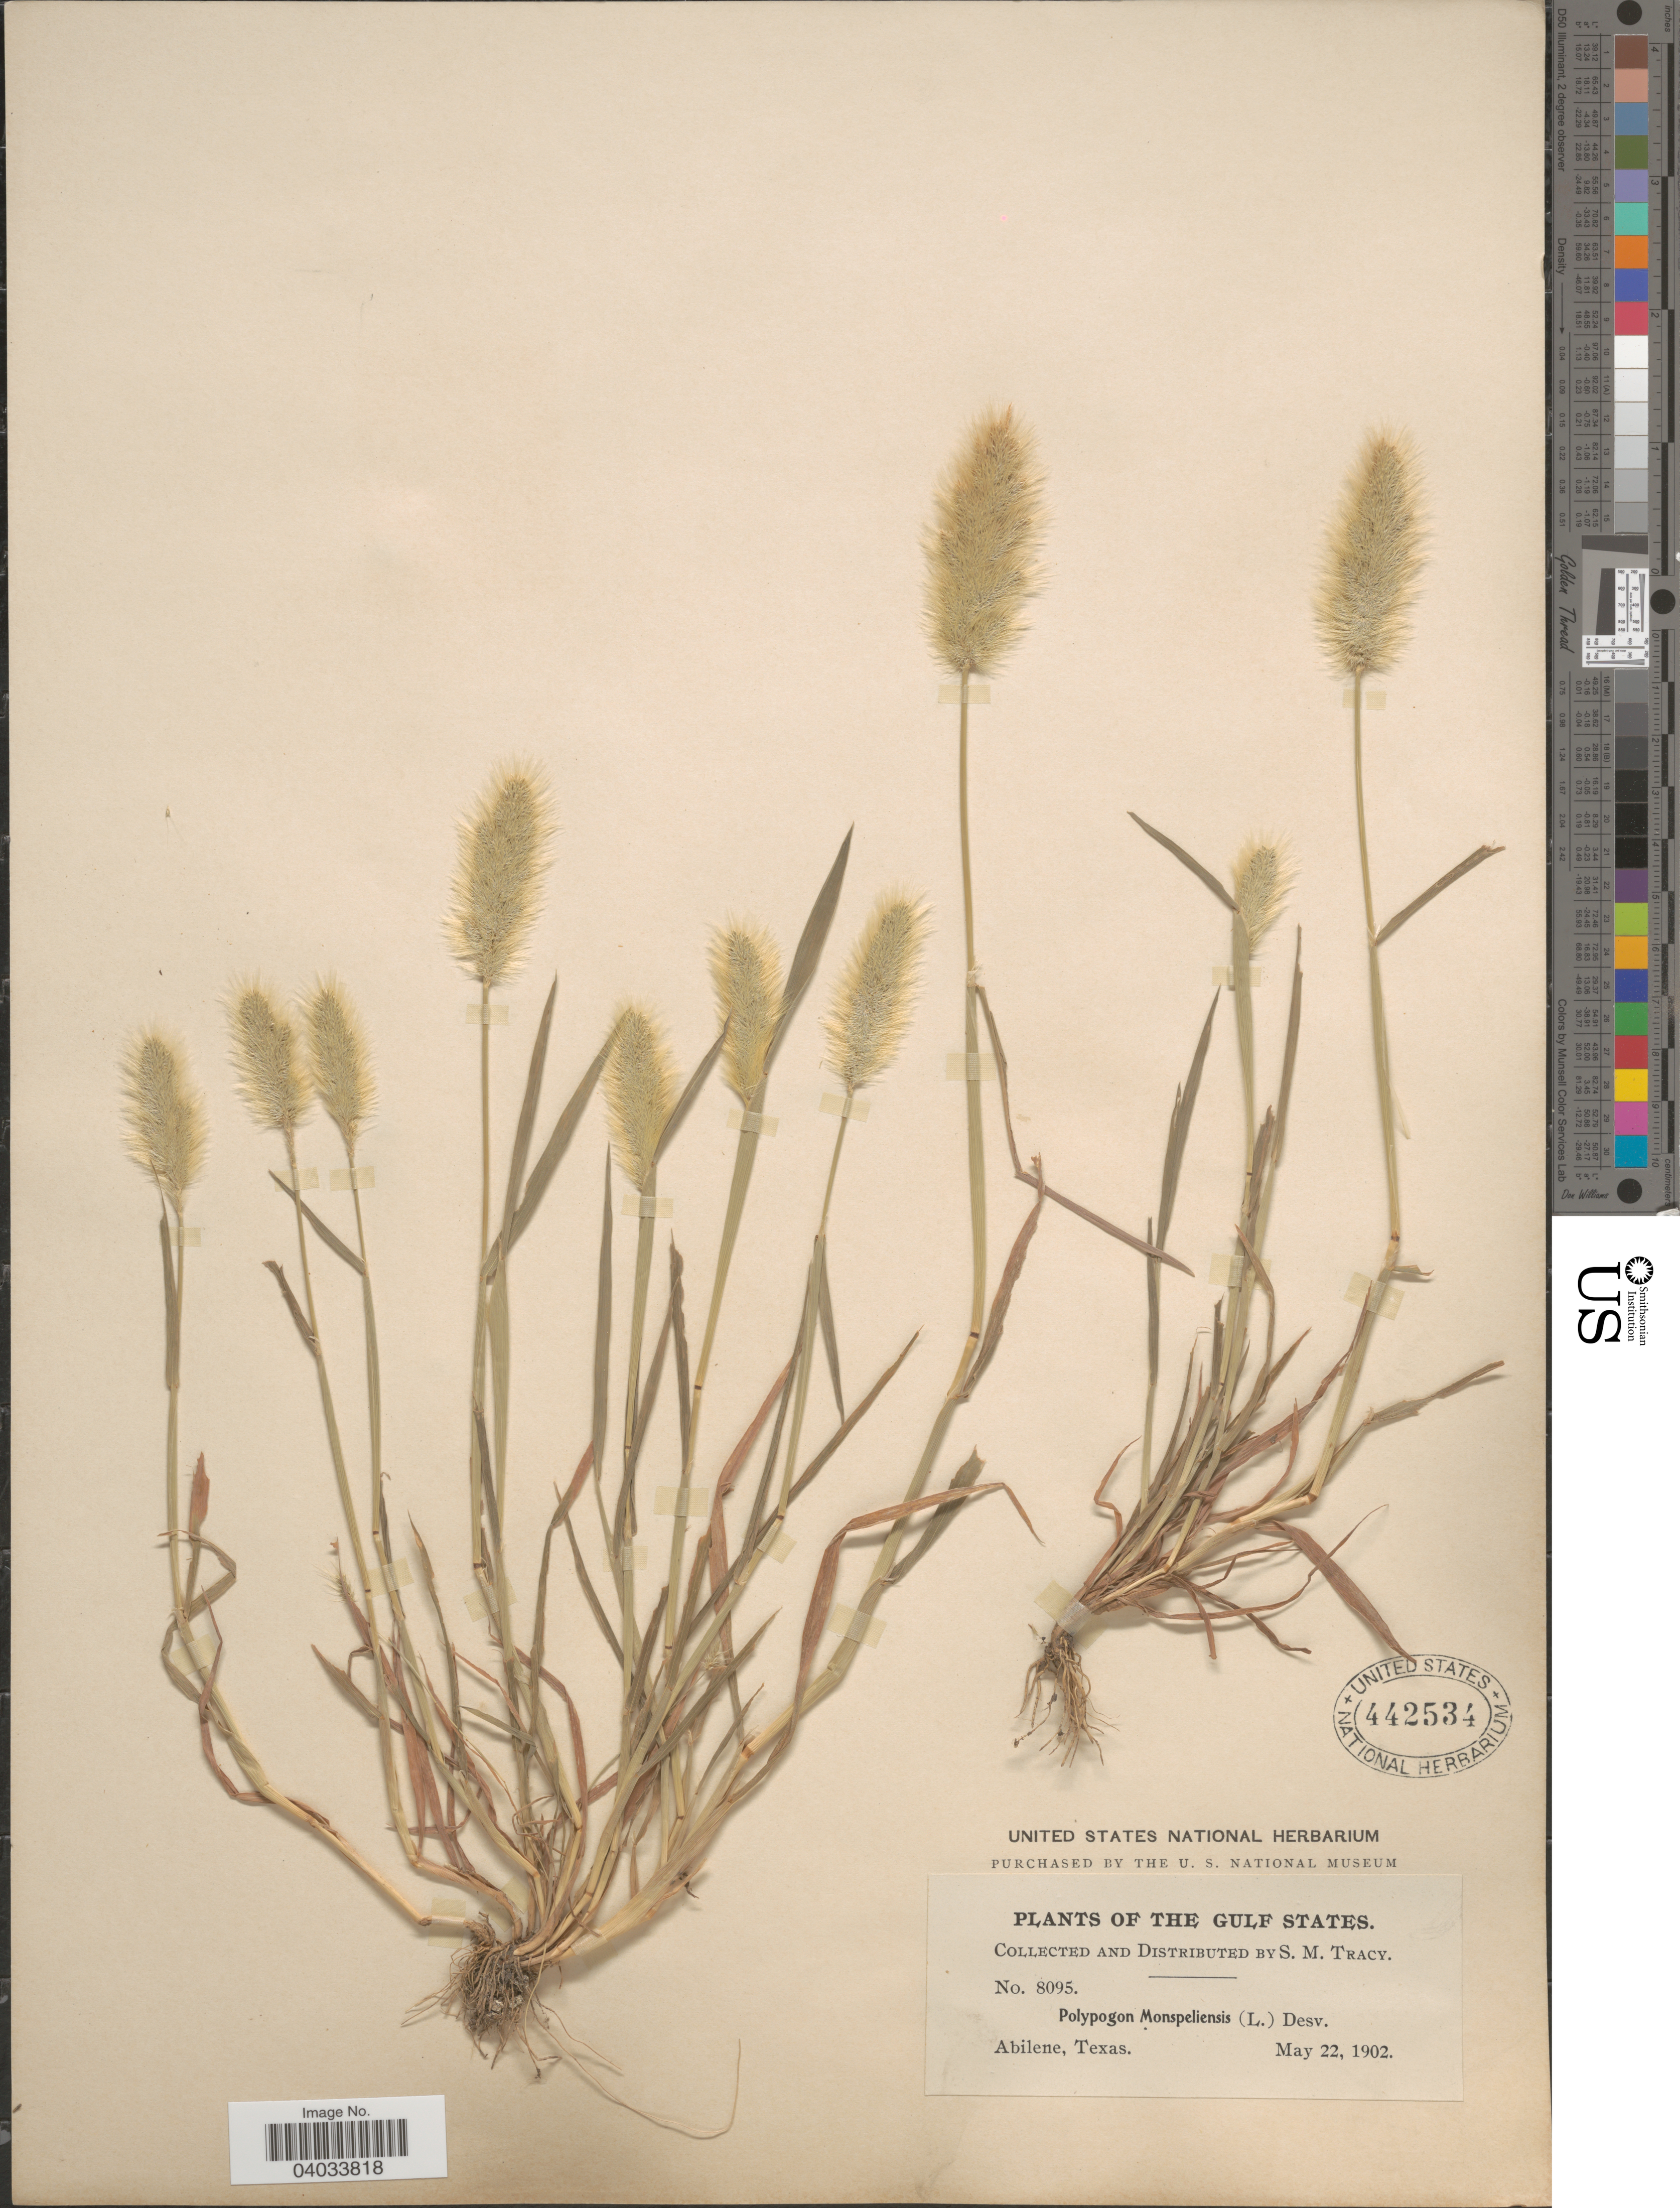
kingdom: Plantae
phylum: Tracheophyta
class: Liliopsida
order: Poales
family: Poaceae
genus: Polypogon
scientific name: Polypogon monspeliensis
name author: (L.) Desf.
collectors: S. M. Tracy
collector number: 8095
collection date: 1902-05-22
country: United States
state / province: Texas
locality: Gulf States. Abilene.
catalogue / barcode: US 442534